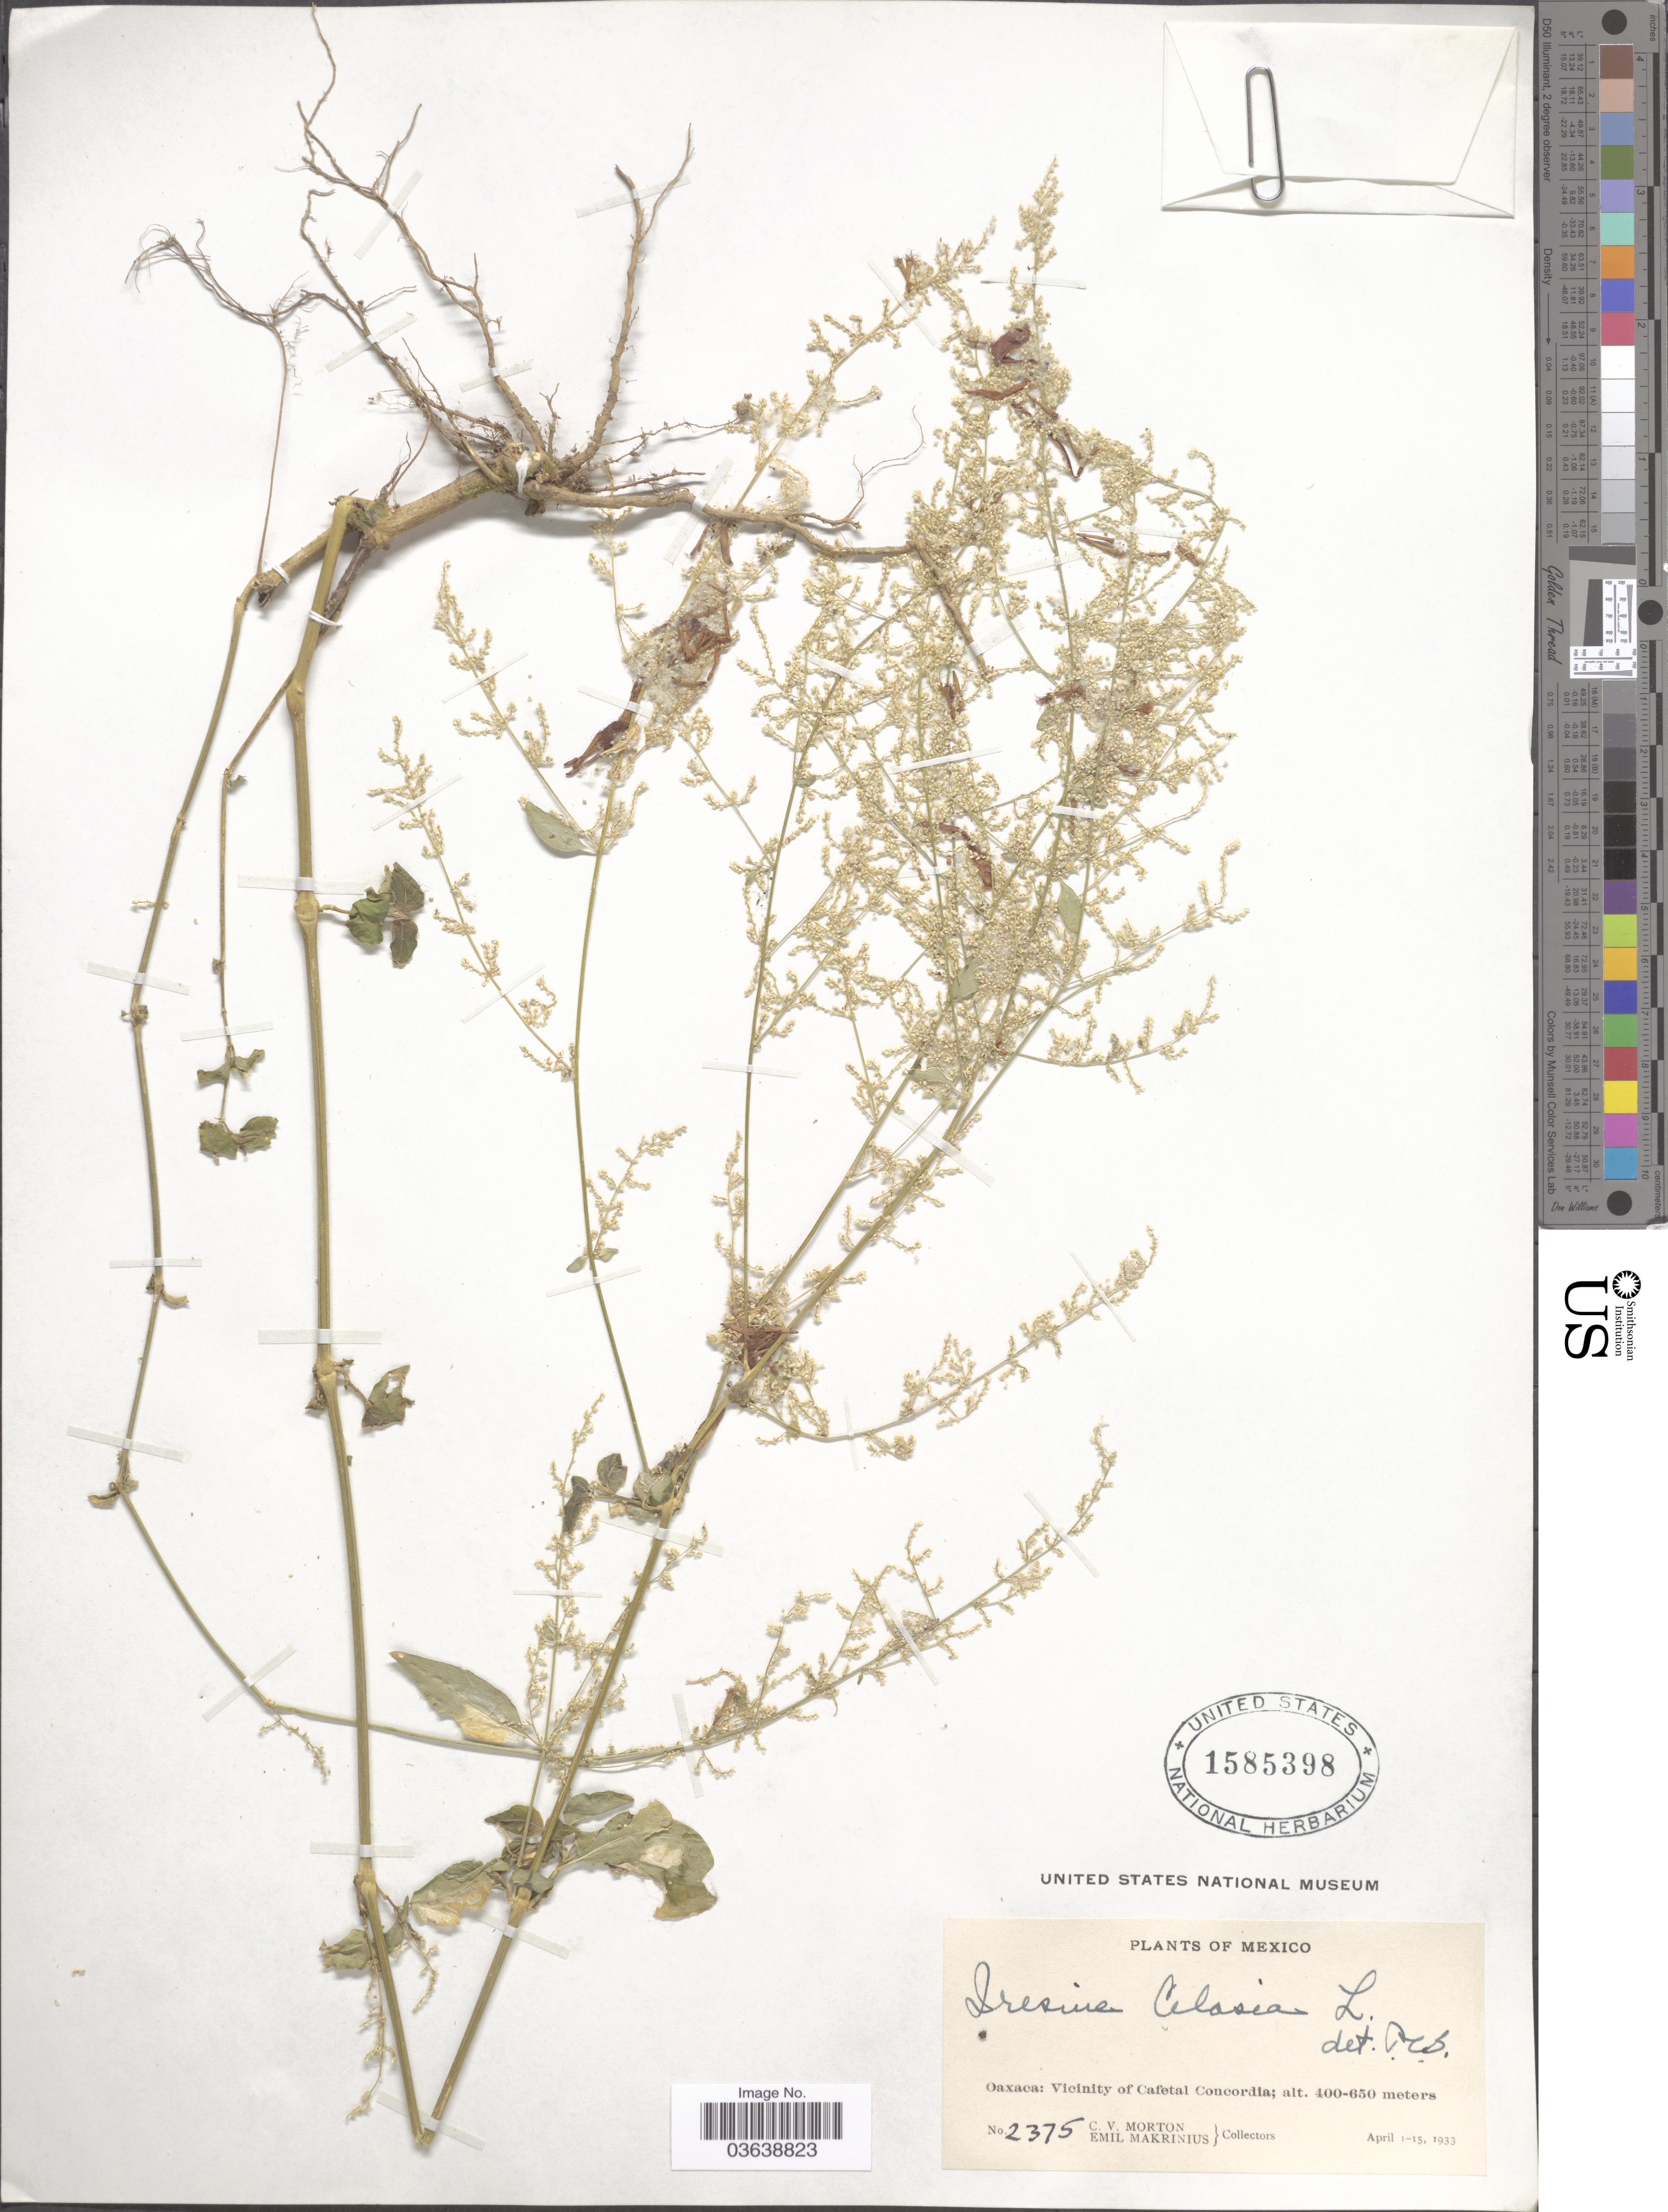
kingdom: Plantae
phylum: Tracheophyta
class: Magnoliopsida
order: Caryophyllales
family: Amaranthaceae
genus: Iresine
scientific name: Iresine celosia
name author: L.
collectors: C. V. Morton & E. Makrinius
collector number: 2375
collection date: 1933-04-01/1933-04-15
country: Mexico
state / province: Oaxaca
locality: Vicinity of Cafetal Concordia.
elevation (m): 400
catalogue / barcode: US 1585398